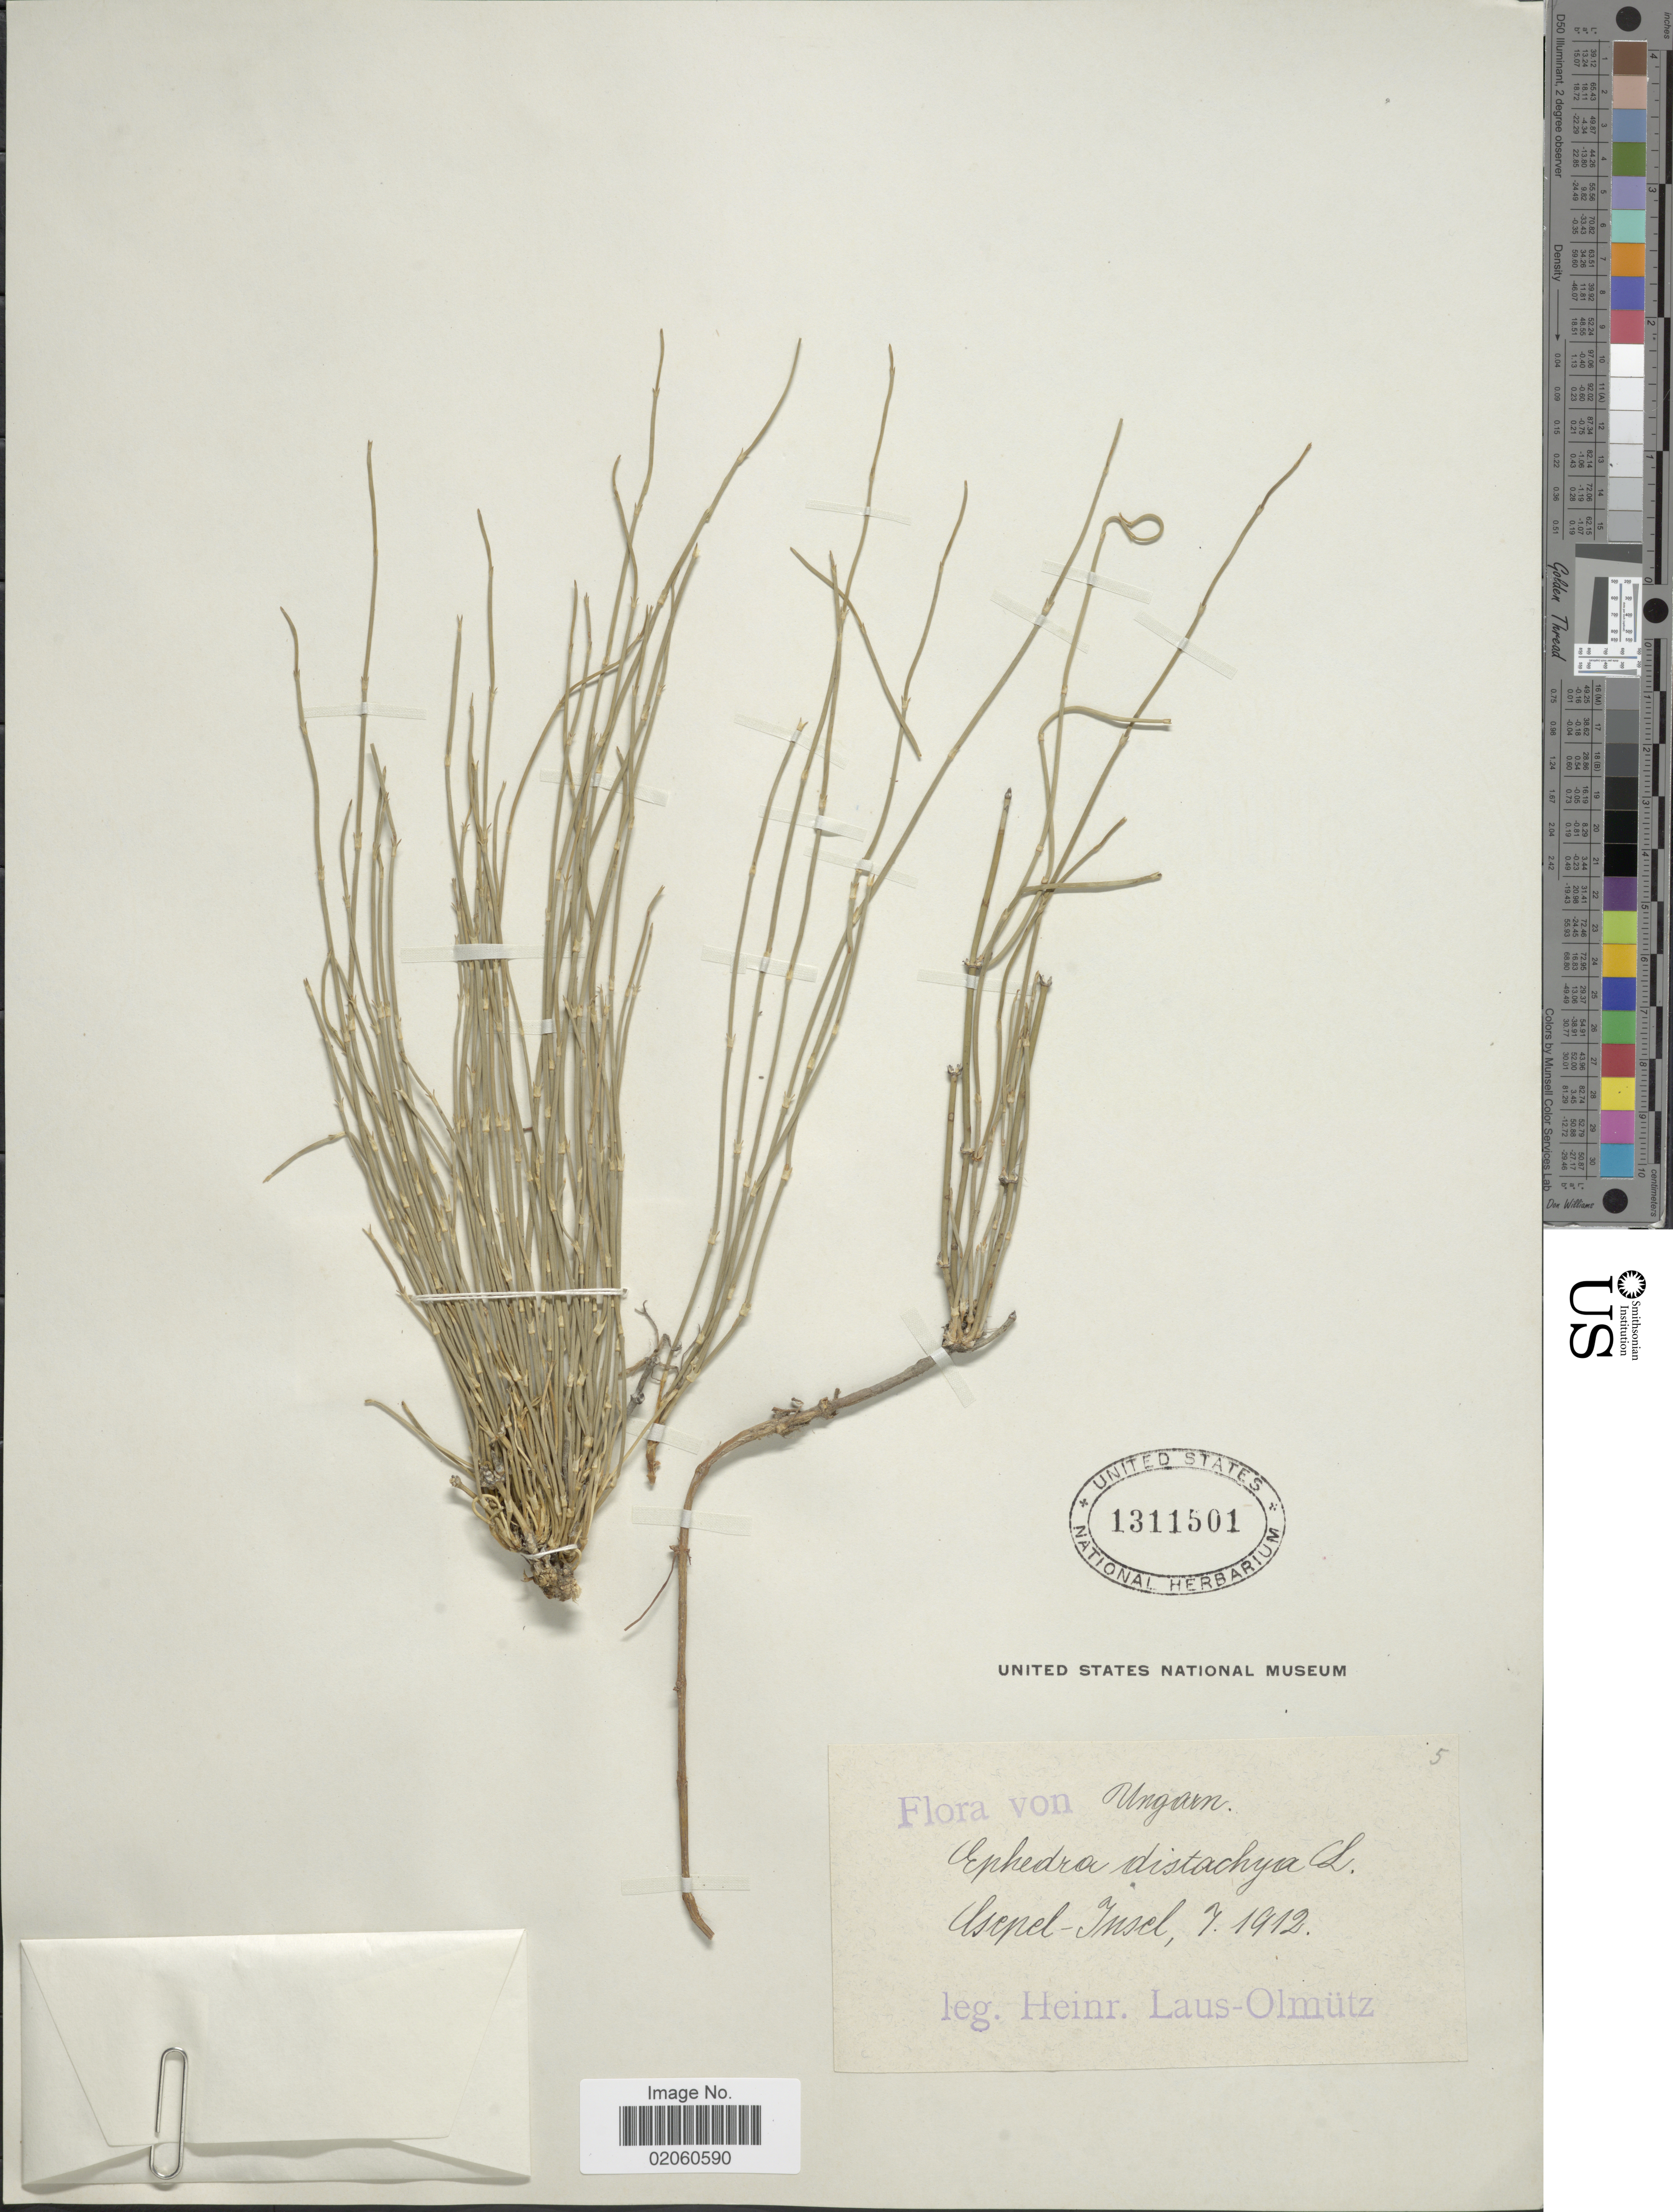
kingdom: Plantae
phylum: Tracheophyta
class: Gnetopsida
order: Ephedrales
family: Ephedraceae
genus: Ephedra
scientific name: Ephedra distachya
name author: L.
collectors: H. Laus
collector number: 5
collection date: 1912-07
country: Germany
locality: Gepel-Insel, Ugam [interpreted]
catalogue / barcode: US 1311501